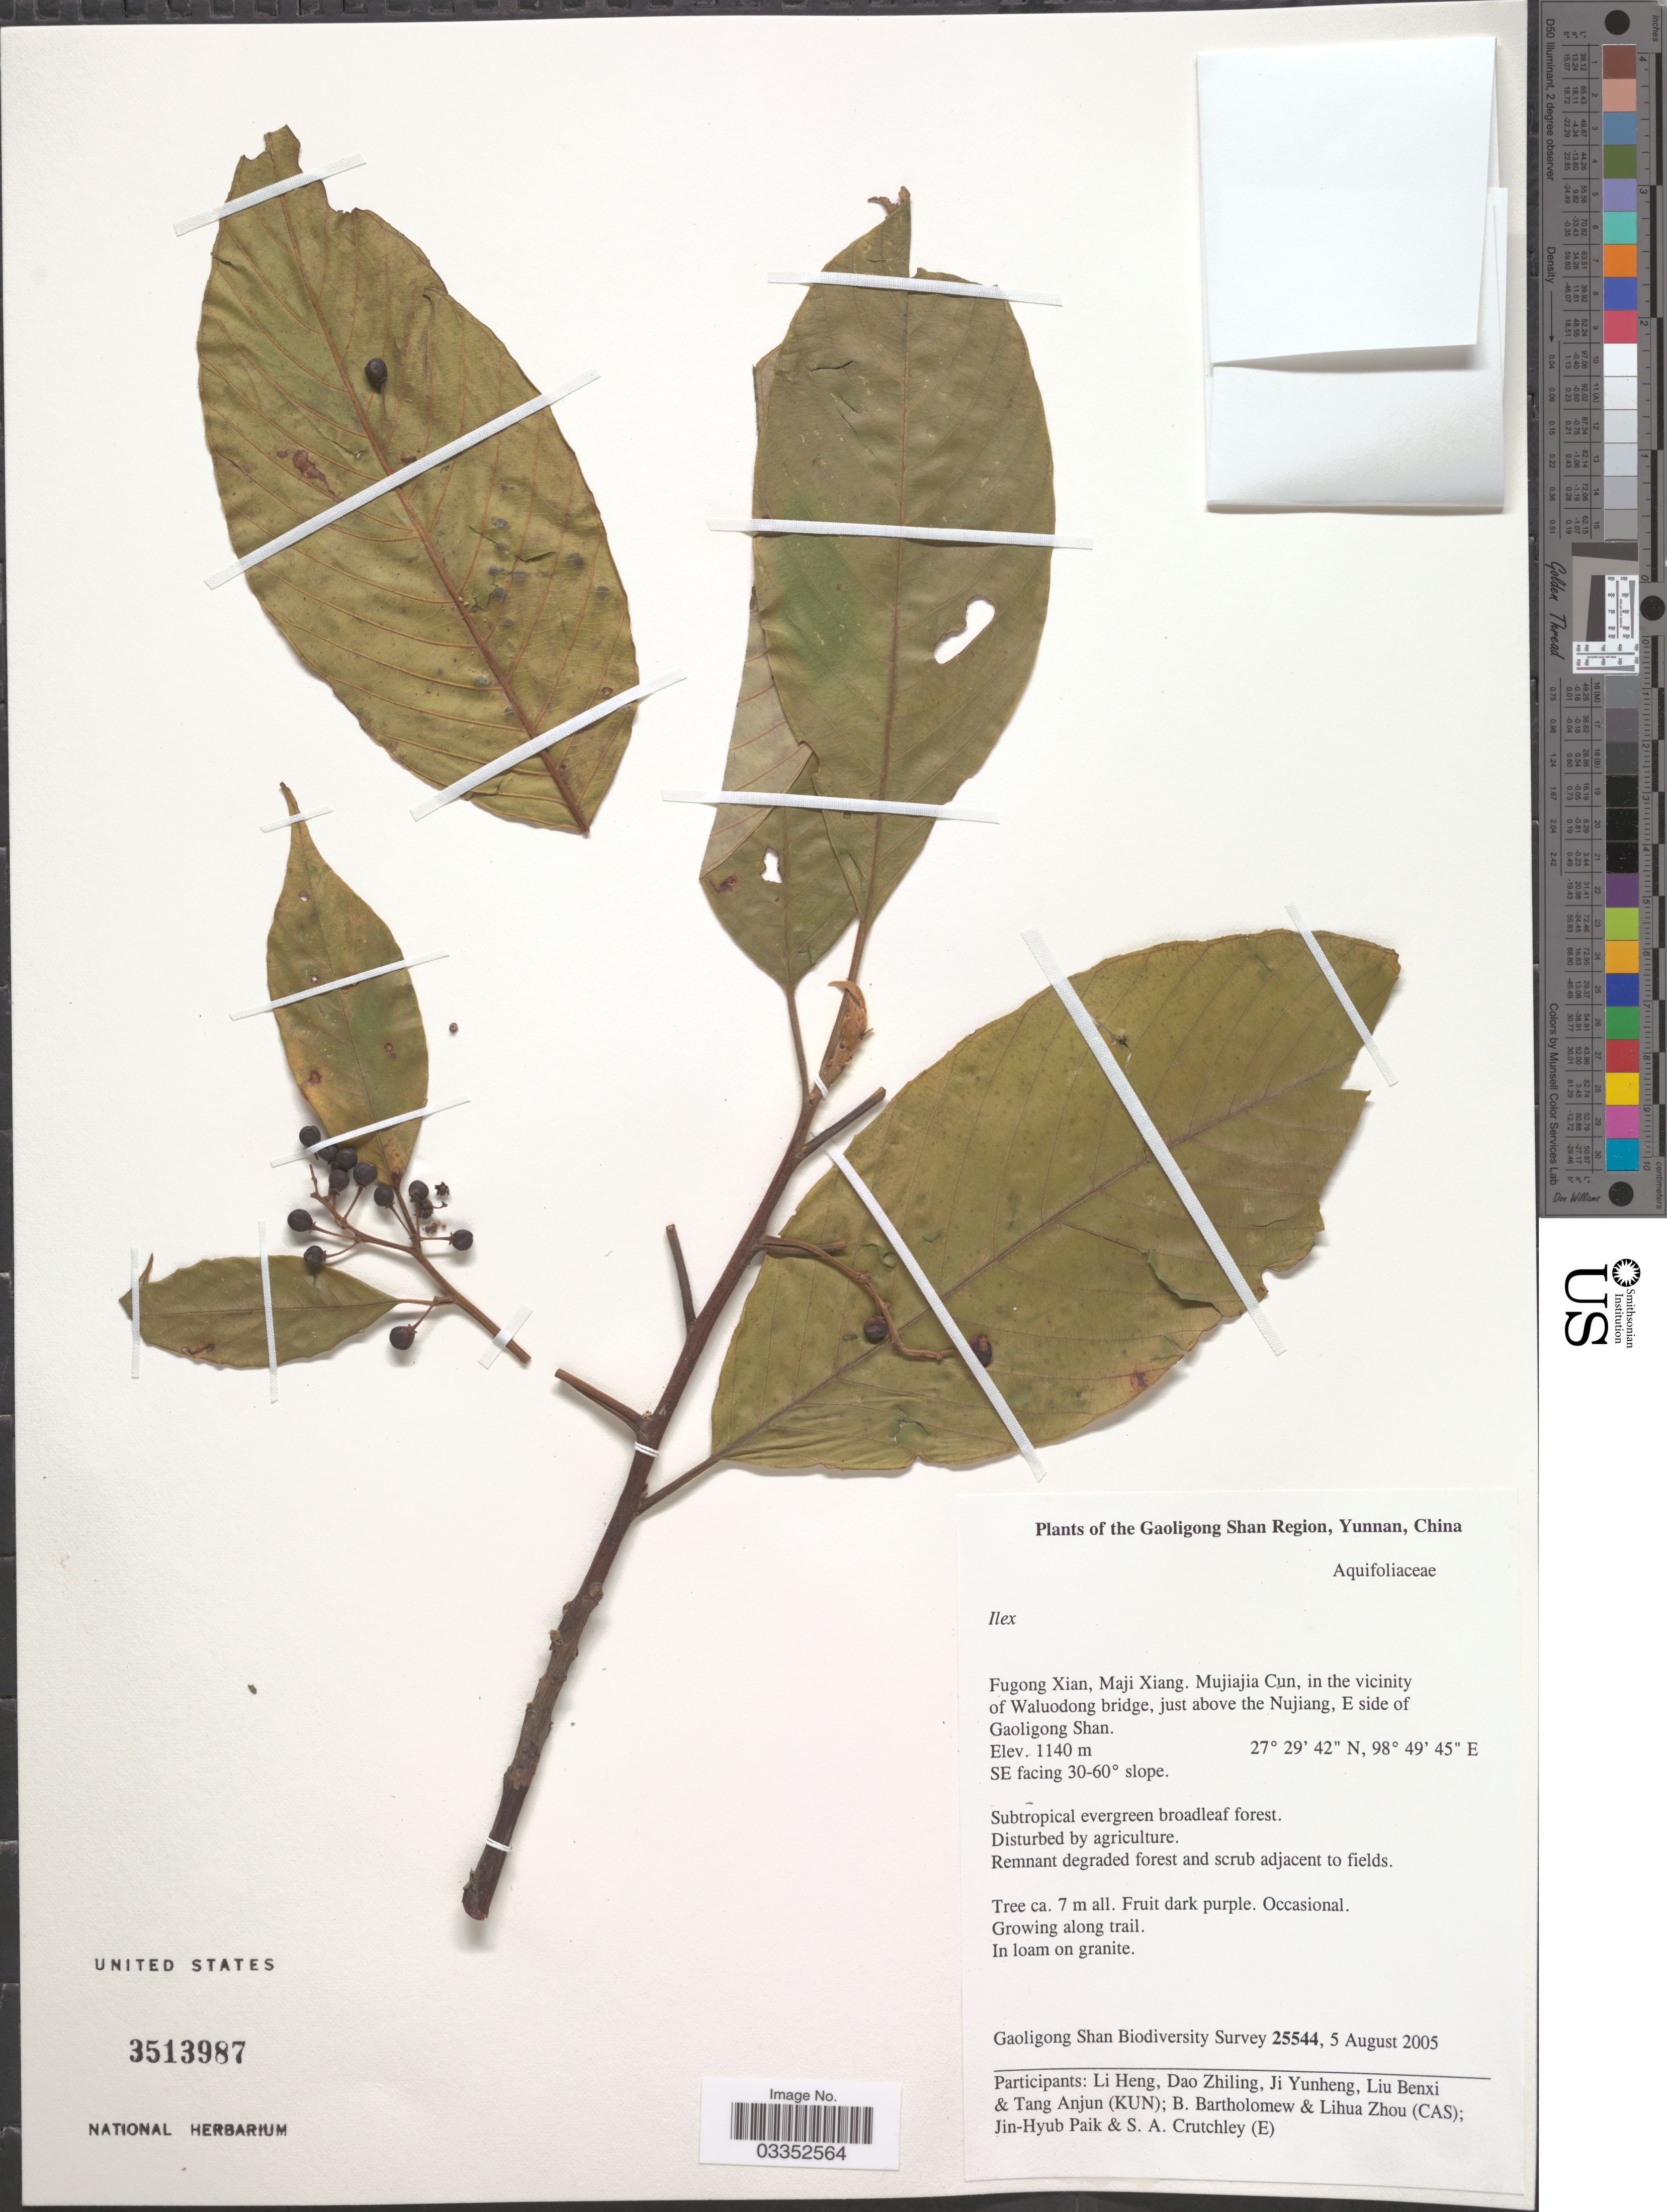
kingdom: Plantae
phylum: Tracheophyta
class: Magnoliopsida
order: Aquifoliales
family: Aquifoliaceae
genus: Ilex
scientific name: Ilex sp.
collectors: Gaoligong Shan Biodiversity Survey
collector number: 25544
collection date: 2005-08-05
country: China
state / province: Yunnan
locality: Gaoligong Shan Region, Fugong Xian, Maji Xiang. Mujiajia Cun, in the vicinity of Waluodong bridge, just above the Nujiang, E side of Gaoligong Shan, SE facing 30-60° slope.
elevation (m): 1140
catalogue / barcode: US 3513987